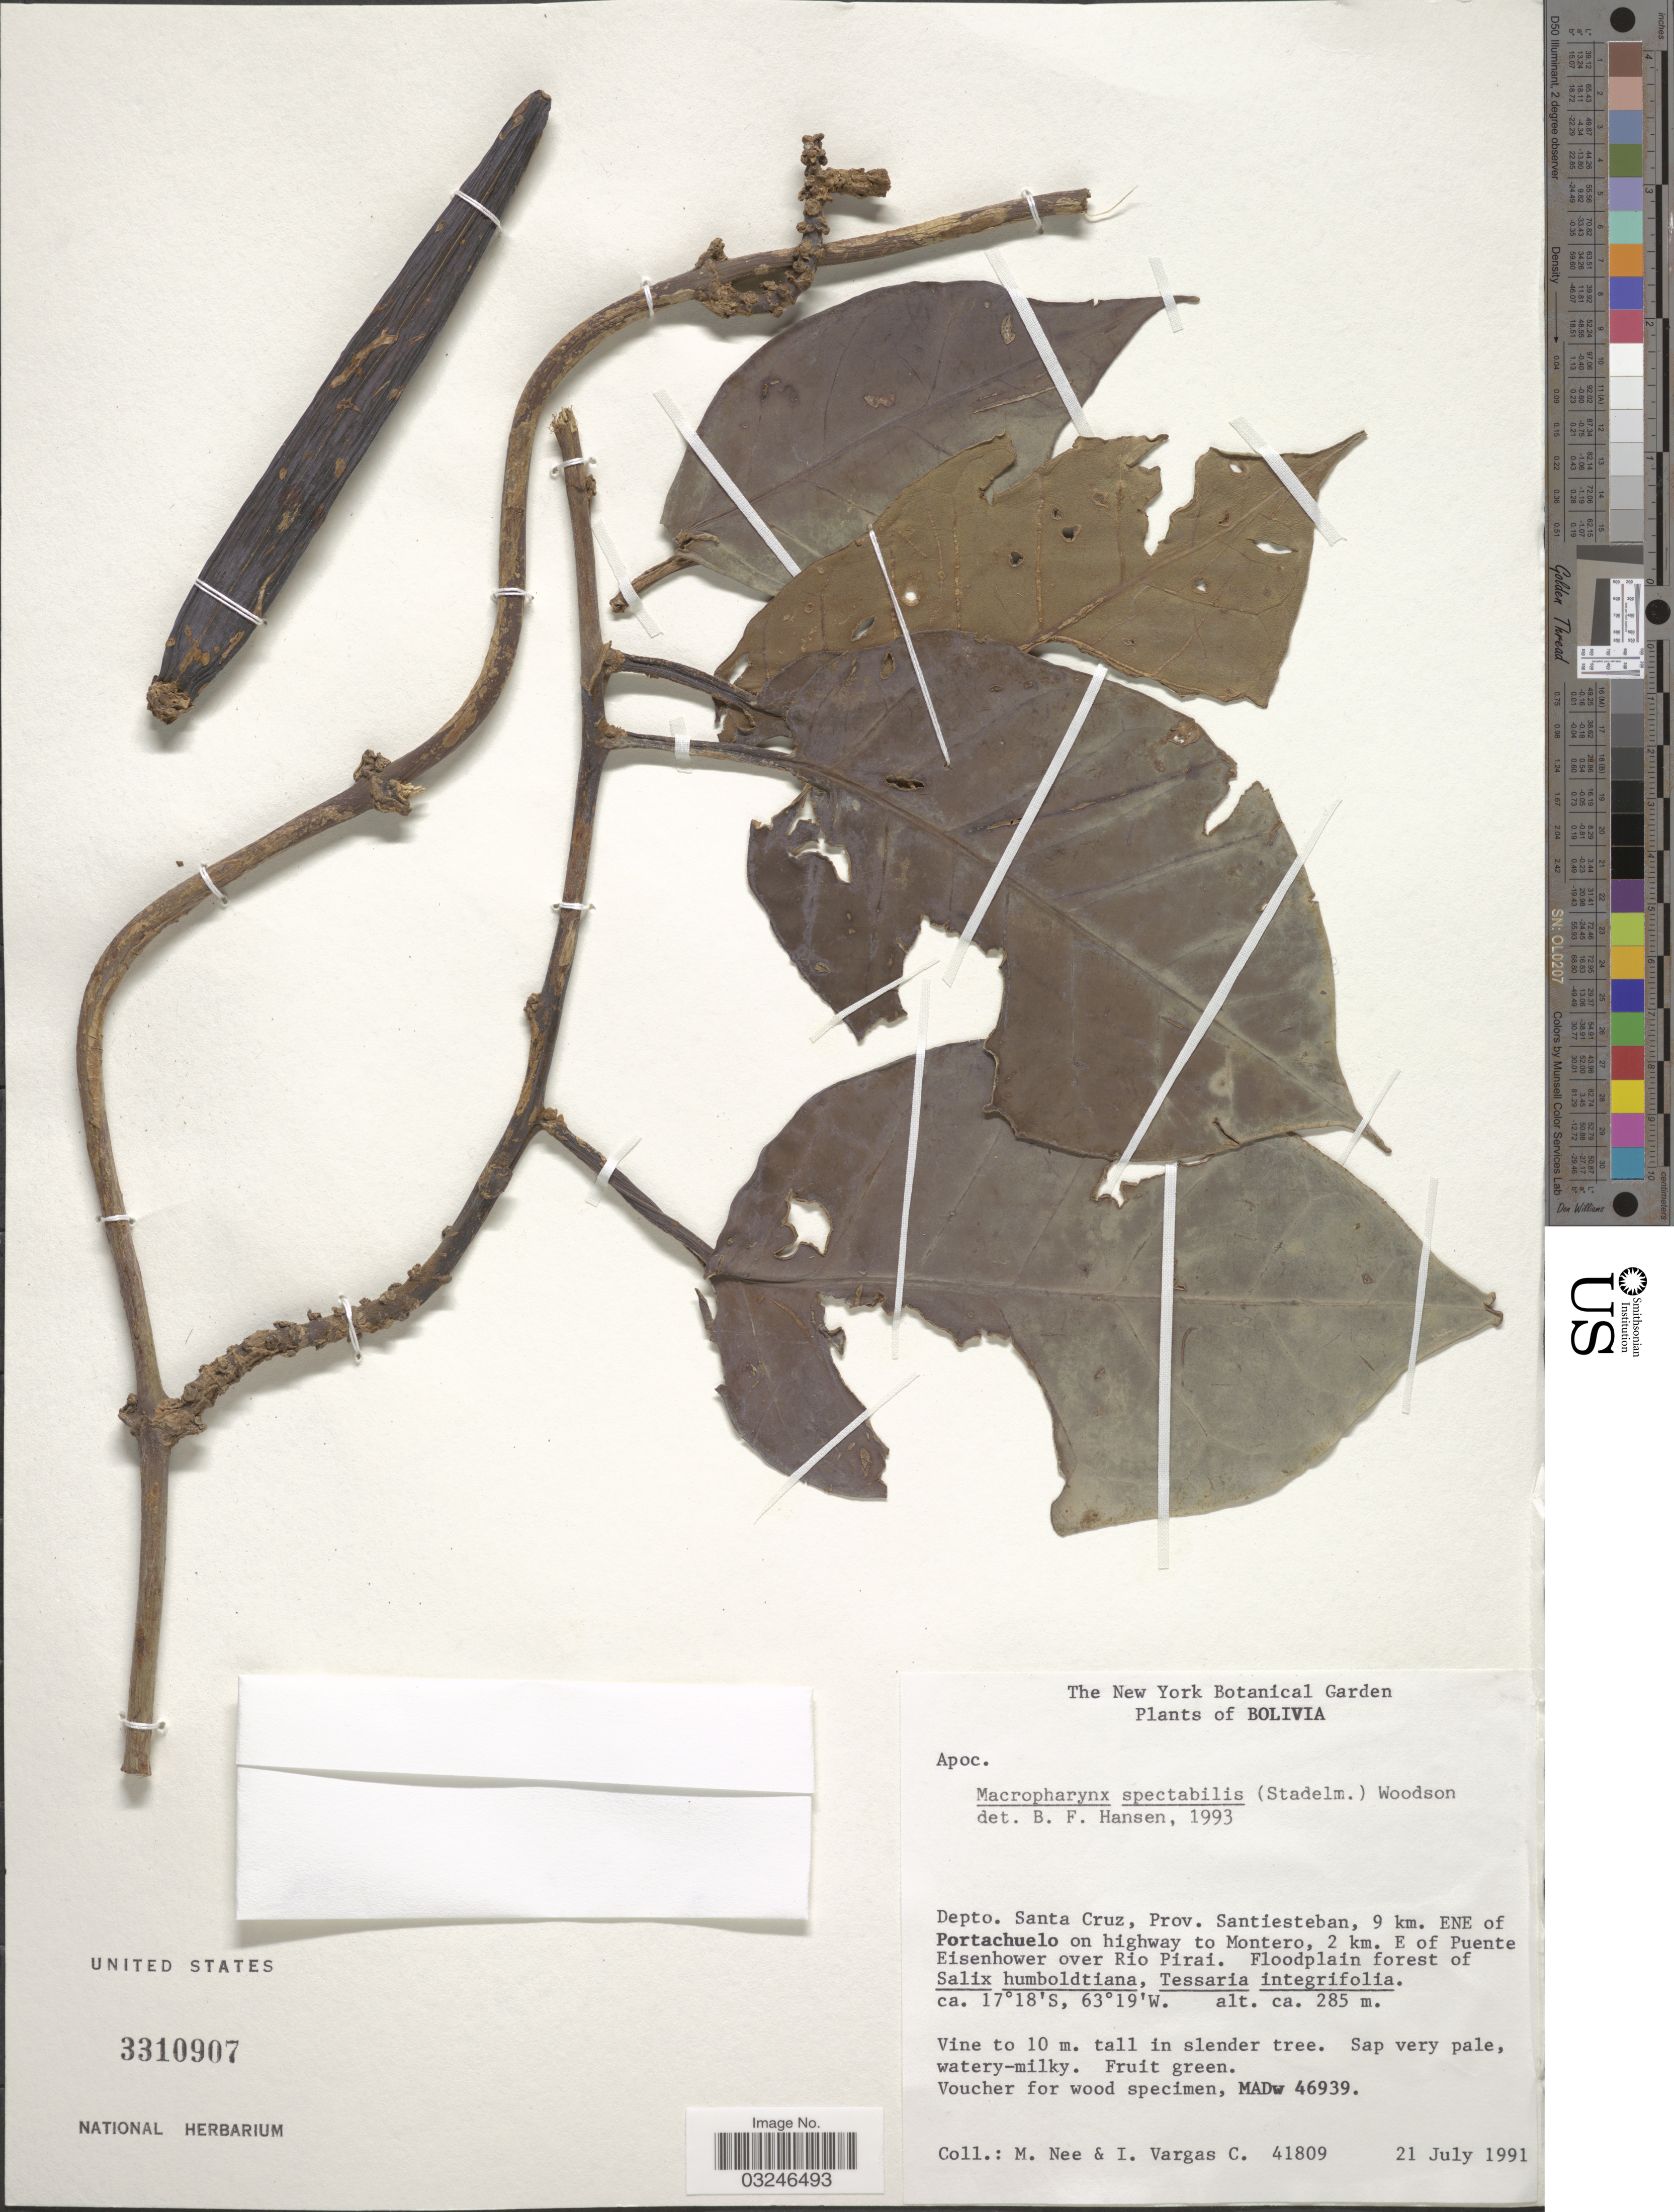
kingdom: Plantae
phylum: Tracheophyta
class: Magnoliopsida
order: Gentianales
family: Apocynaceae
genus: Macropharynx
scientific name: Macropharynx spectabilis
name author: (Stadelm.) Woodson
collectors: M. Nee & I. Vargas C.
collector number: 41809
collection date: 1991-07-21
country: Bolivia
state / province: Santa Cruz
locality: Depto. Santa Cruz, Prov. Santiesteban, 9 km. ENE of Portachuelo on highway to Montero, 2 km. E of Puente Eisenhower over Rio Pirai.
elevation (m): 285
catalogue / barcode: US 3310907